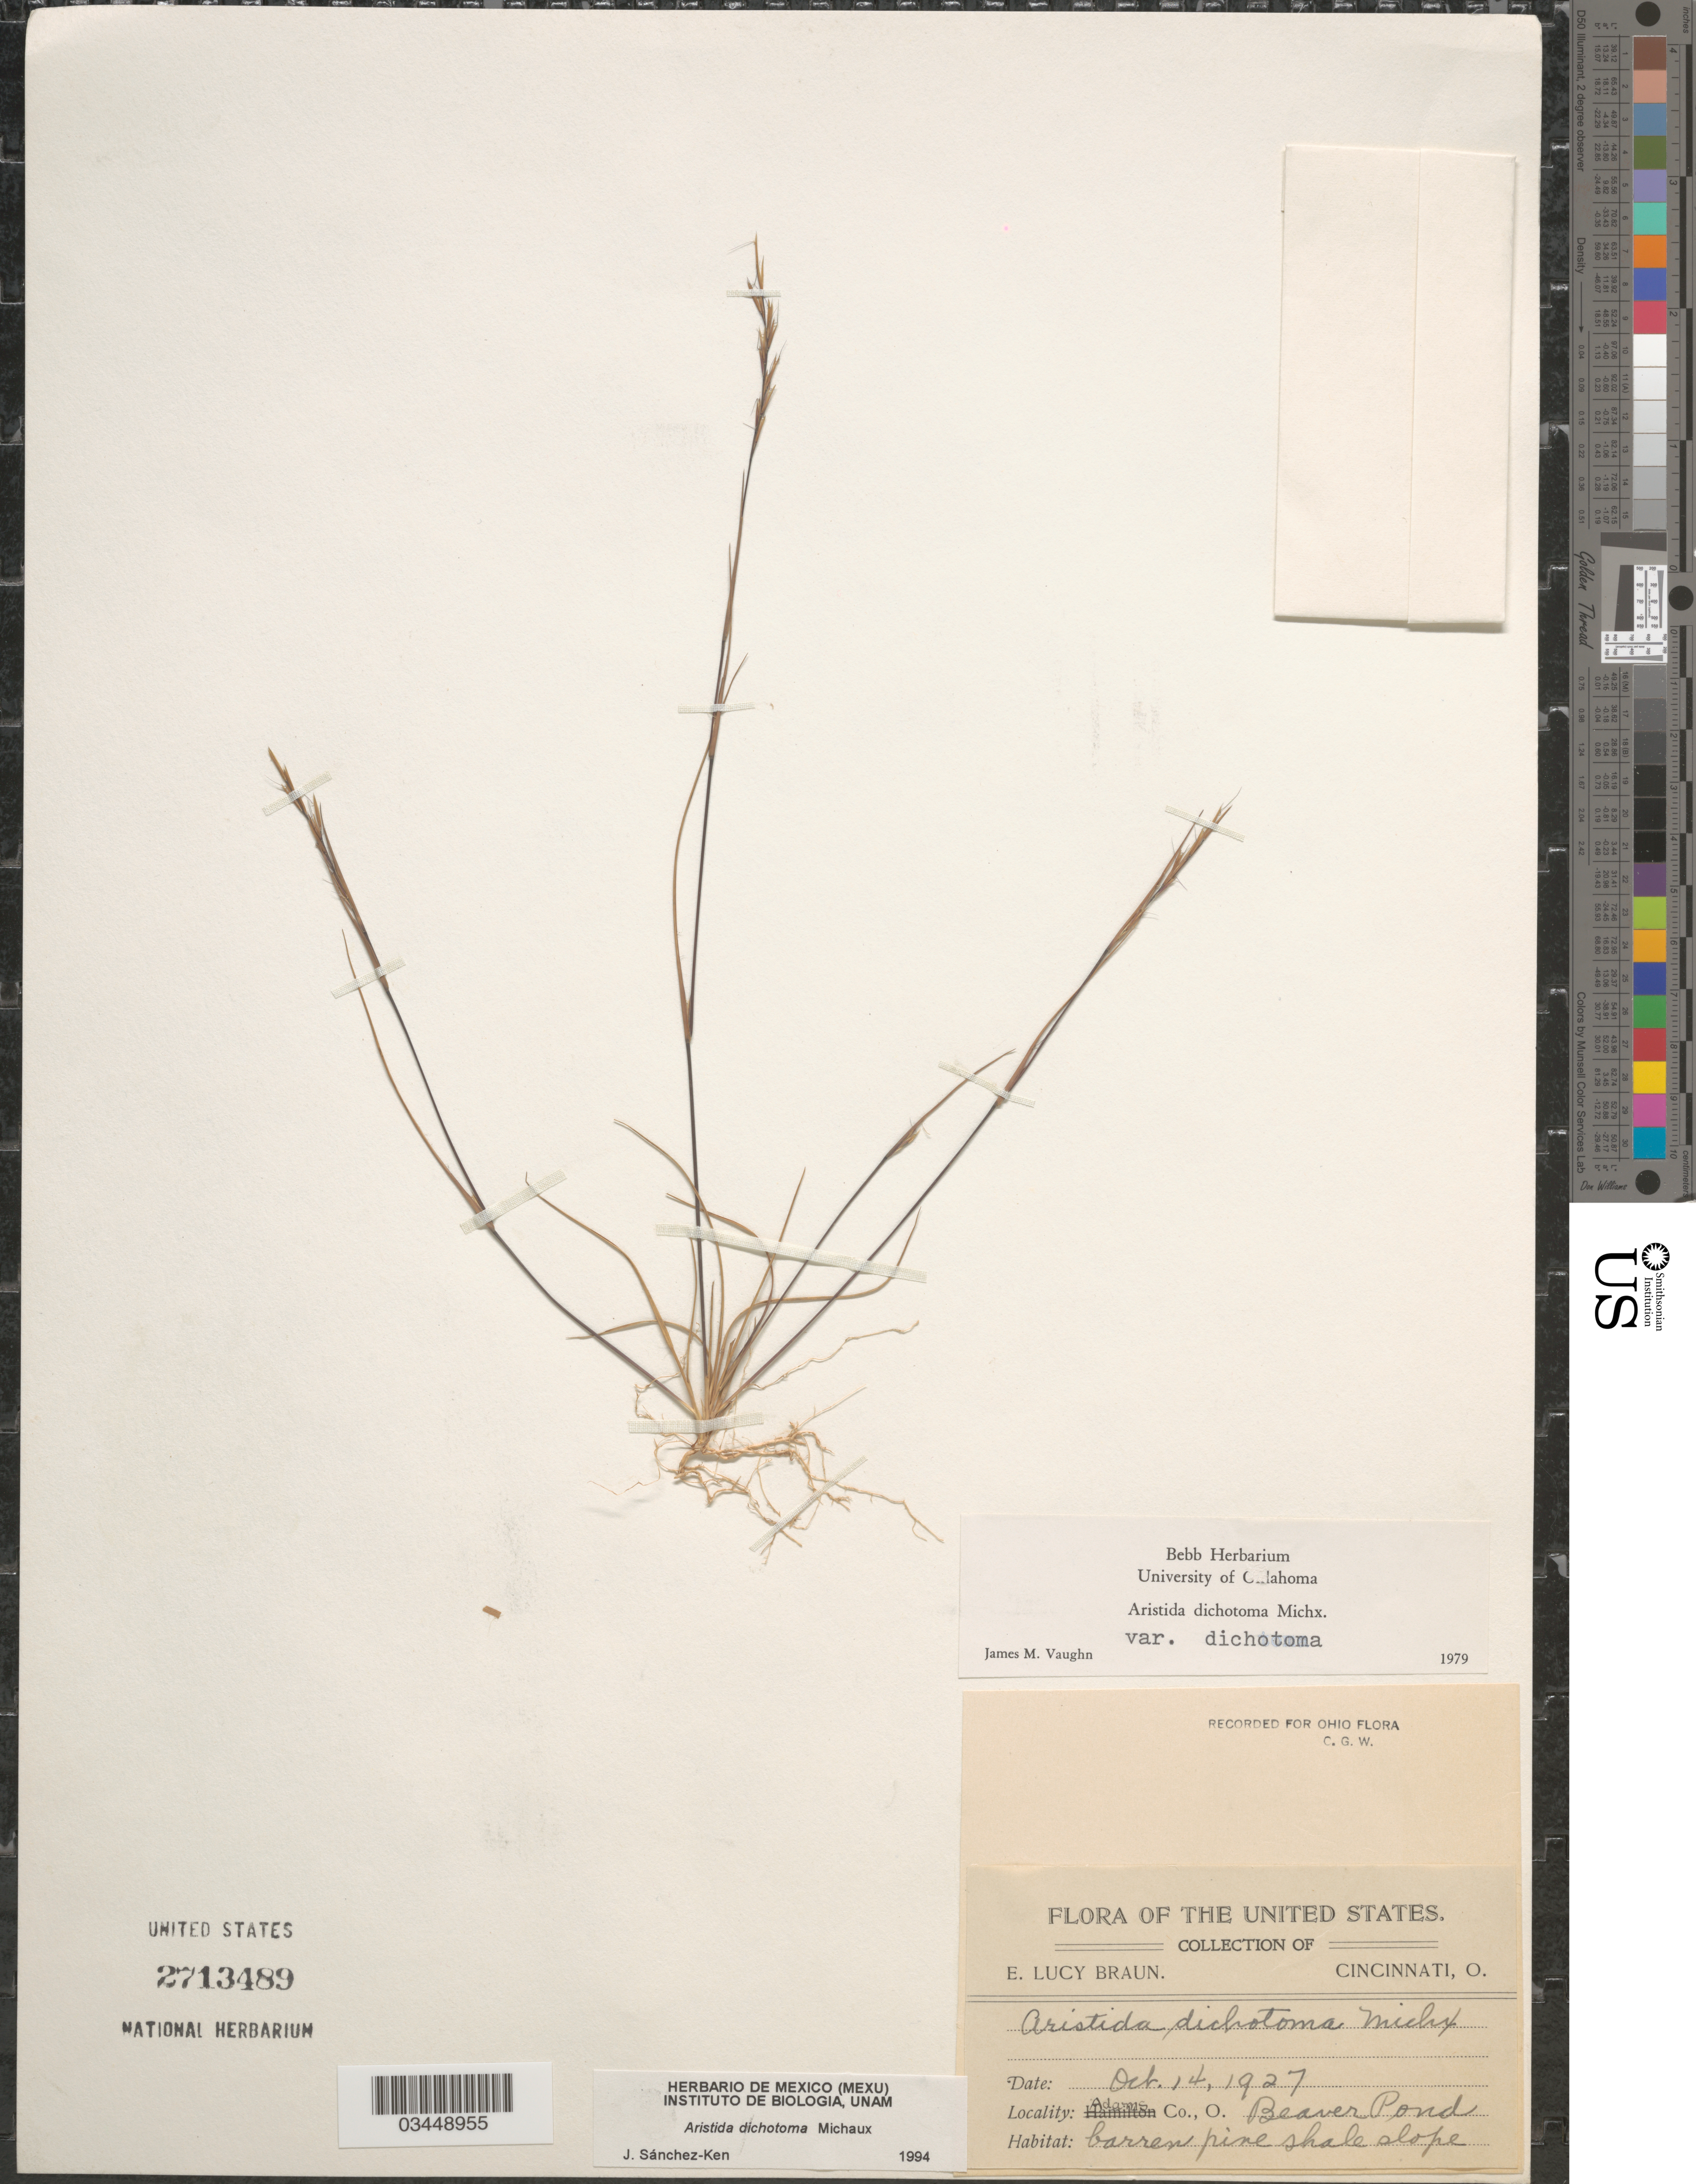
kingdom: Plantae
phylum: Tracheophyta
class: Liliopsida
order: Poales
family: Poaceae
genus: Aristida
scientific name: Aristida dichotoma var. dichotoma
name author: Michx.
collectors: E. L. Braun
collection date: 1927-10-14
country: United States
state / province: Ohio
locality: Adams Co. Beaver Pond.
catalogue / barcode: US 2713489